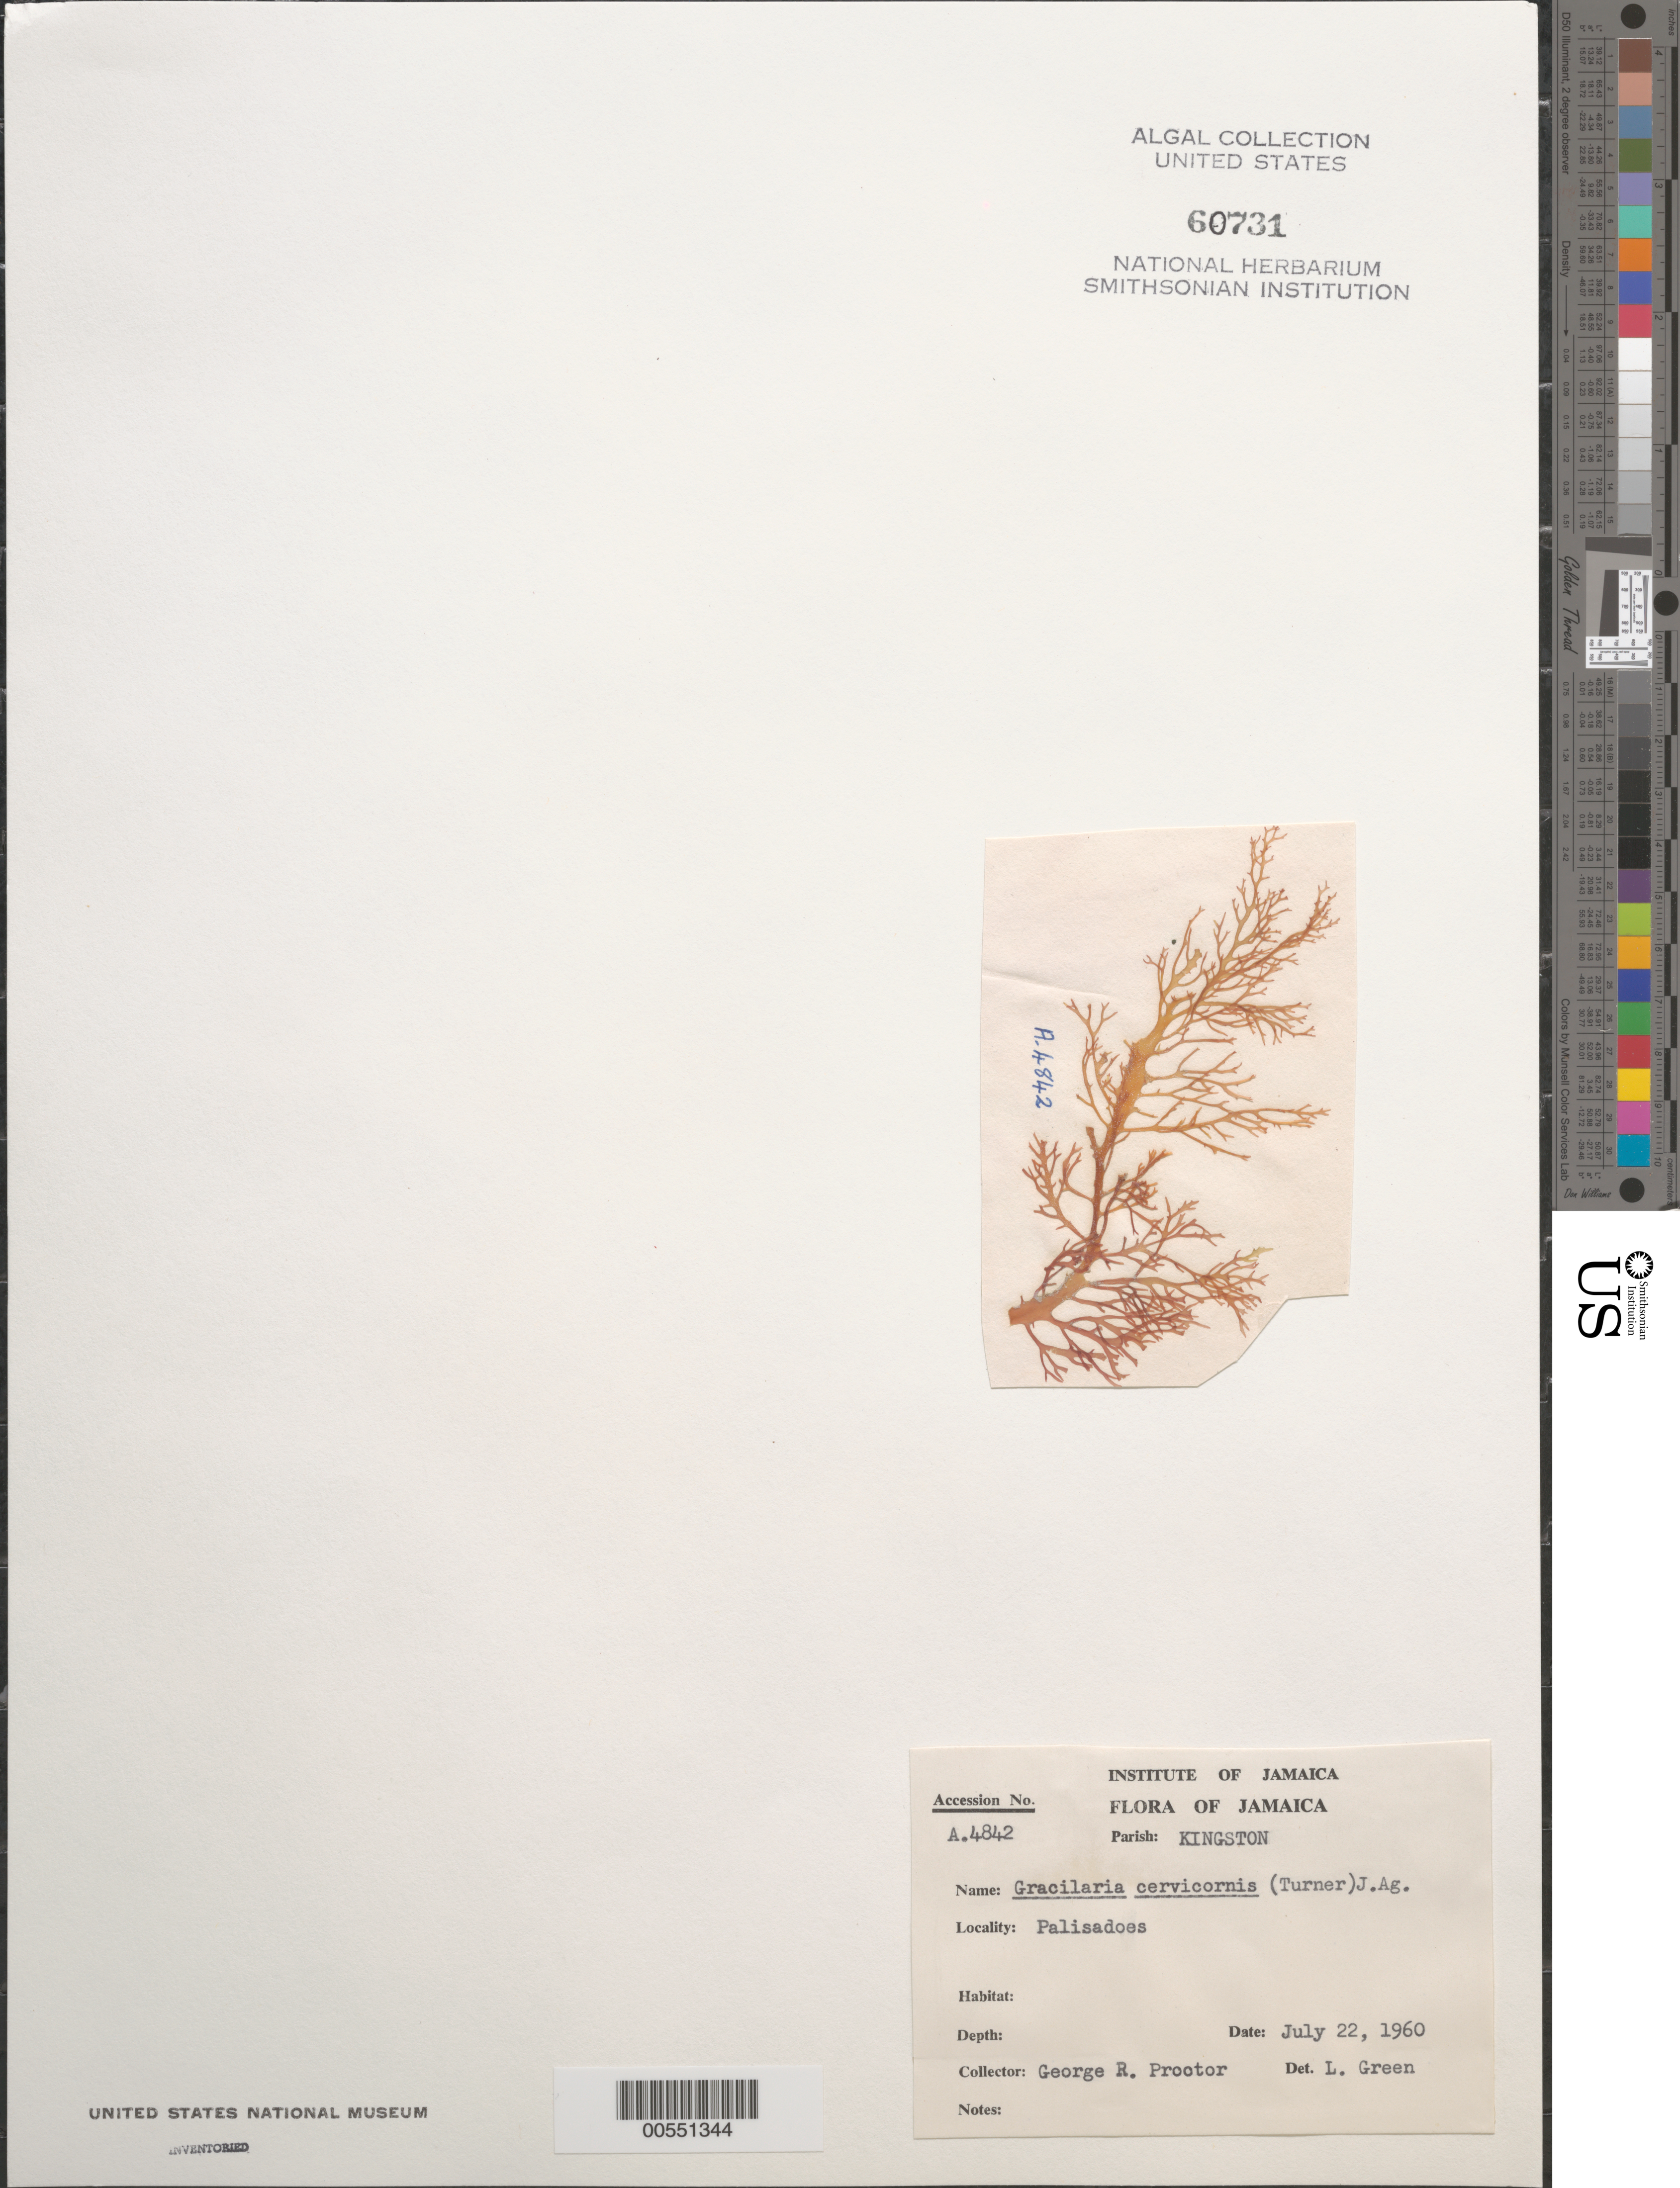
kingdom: Plantae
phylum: Rhodophyta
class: Florideophyceae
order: Gracilariales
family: Gracilariaceae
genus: Gracilaria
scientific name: Gracilaria cervicornis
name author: (Turner) J. Agardh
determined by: Green, L.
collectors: G. R. Proctor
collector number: A.4842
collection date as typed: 22 Jul 1960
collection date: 1960-07-22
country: Jamaica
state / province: Kingston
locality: Palisadoes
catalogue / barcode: US 60731